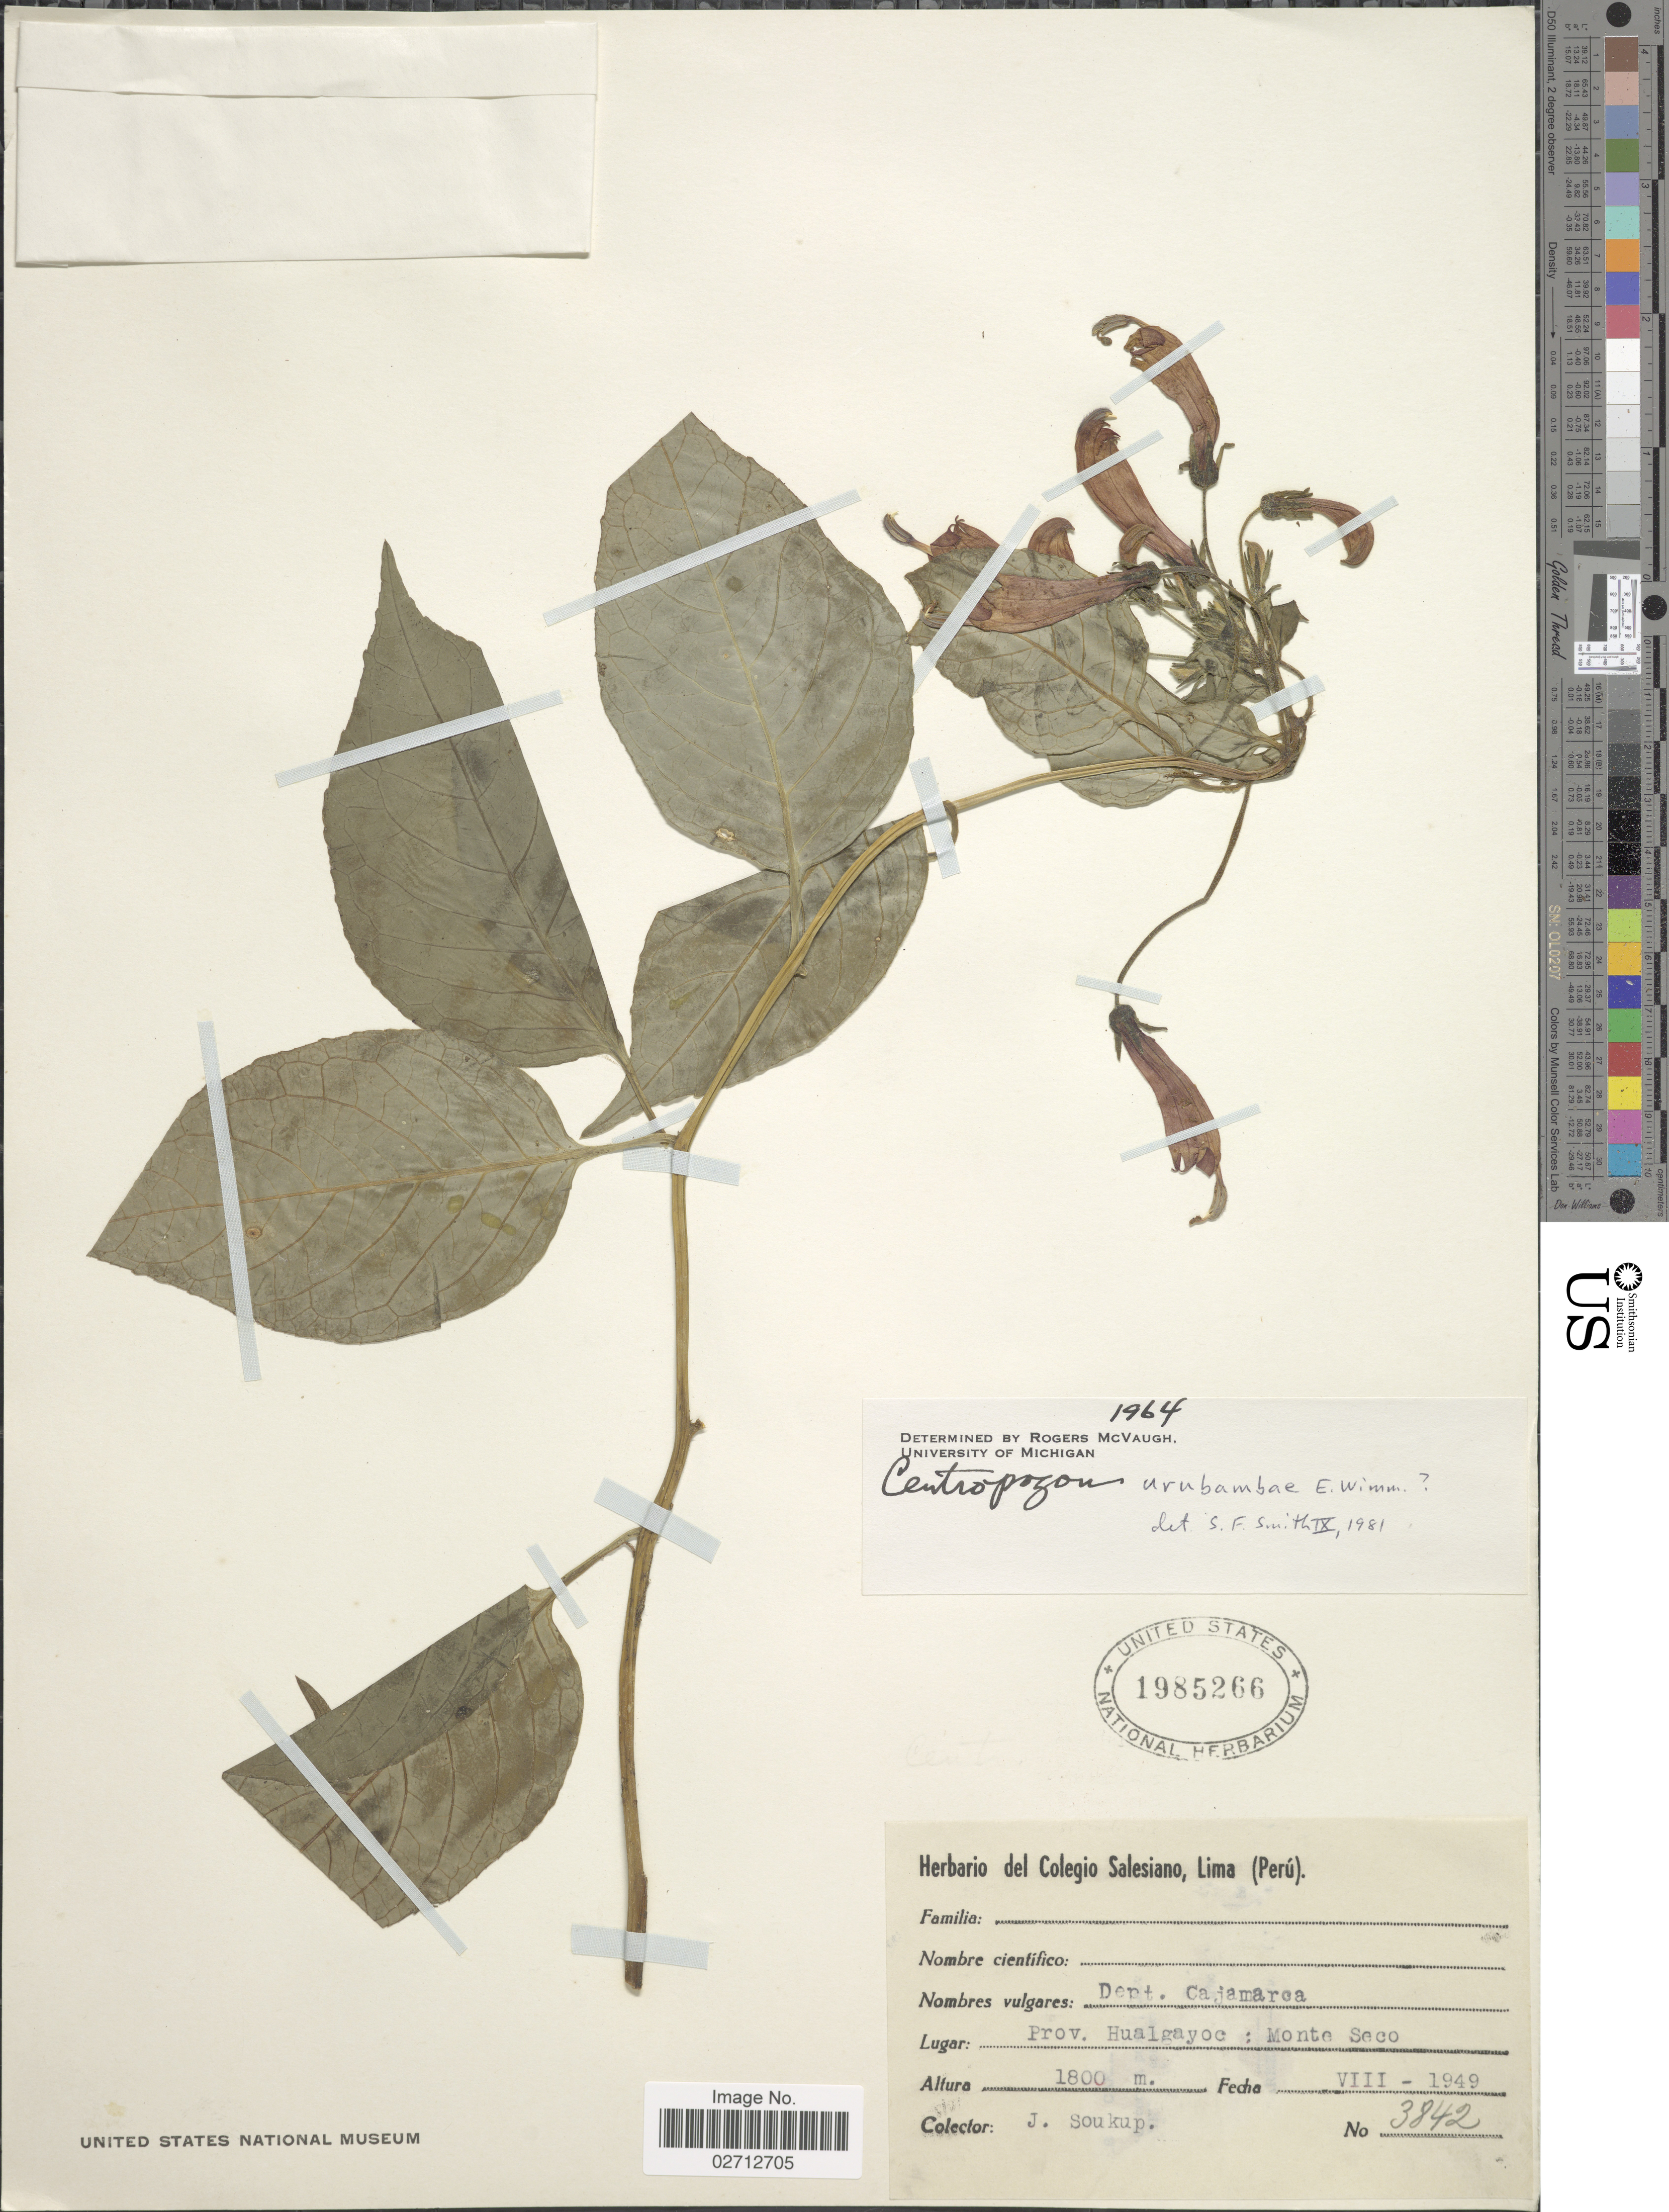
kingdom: Plantae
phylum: Tracheophyta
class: Magnoliopsida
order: Asterales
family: Campanulaceae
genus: Centropogon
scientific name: Centropogon urubambae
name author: E. Wimm.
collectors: J. J. Soukup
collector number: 3842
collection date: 1949-08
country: Peru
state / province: Cajamarca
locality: Prov. Hualgayoc: Monte Seco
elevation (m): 1800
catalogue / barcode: US 1985266